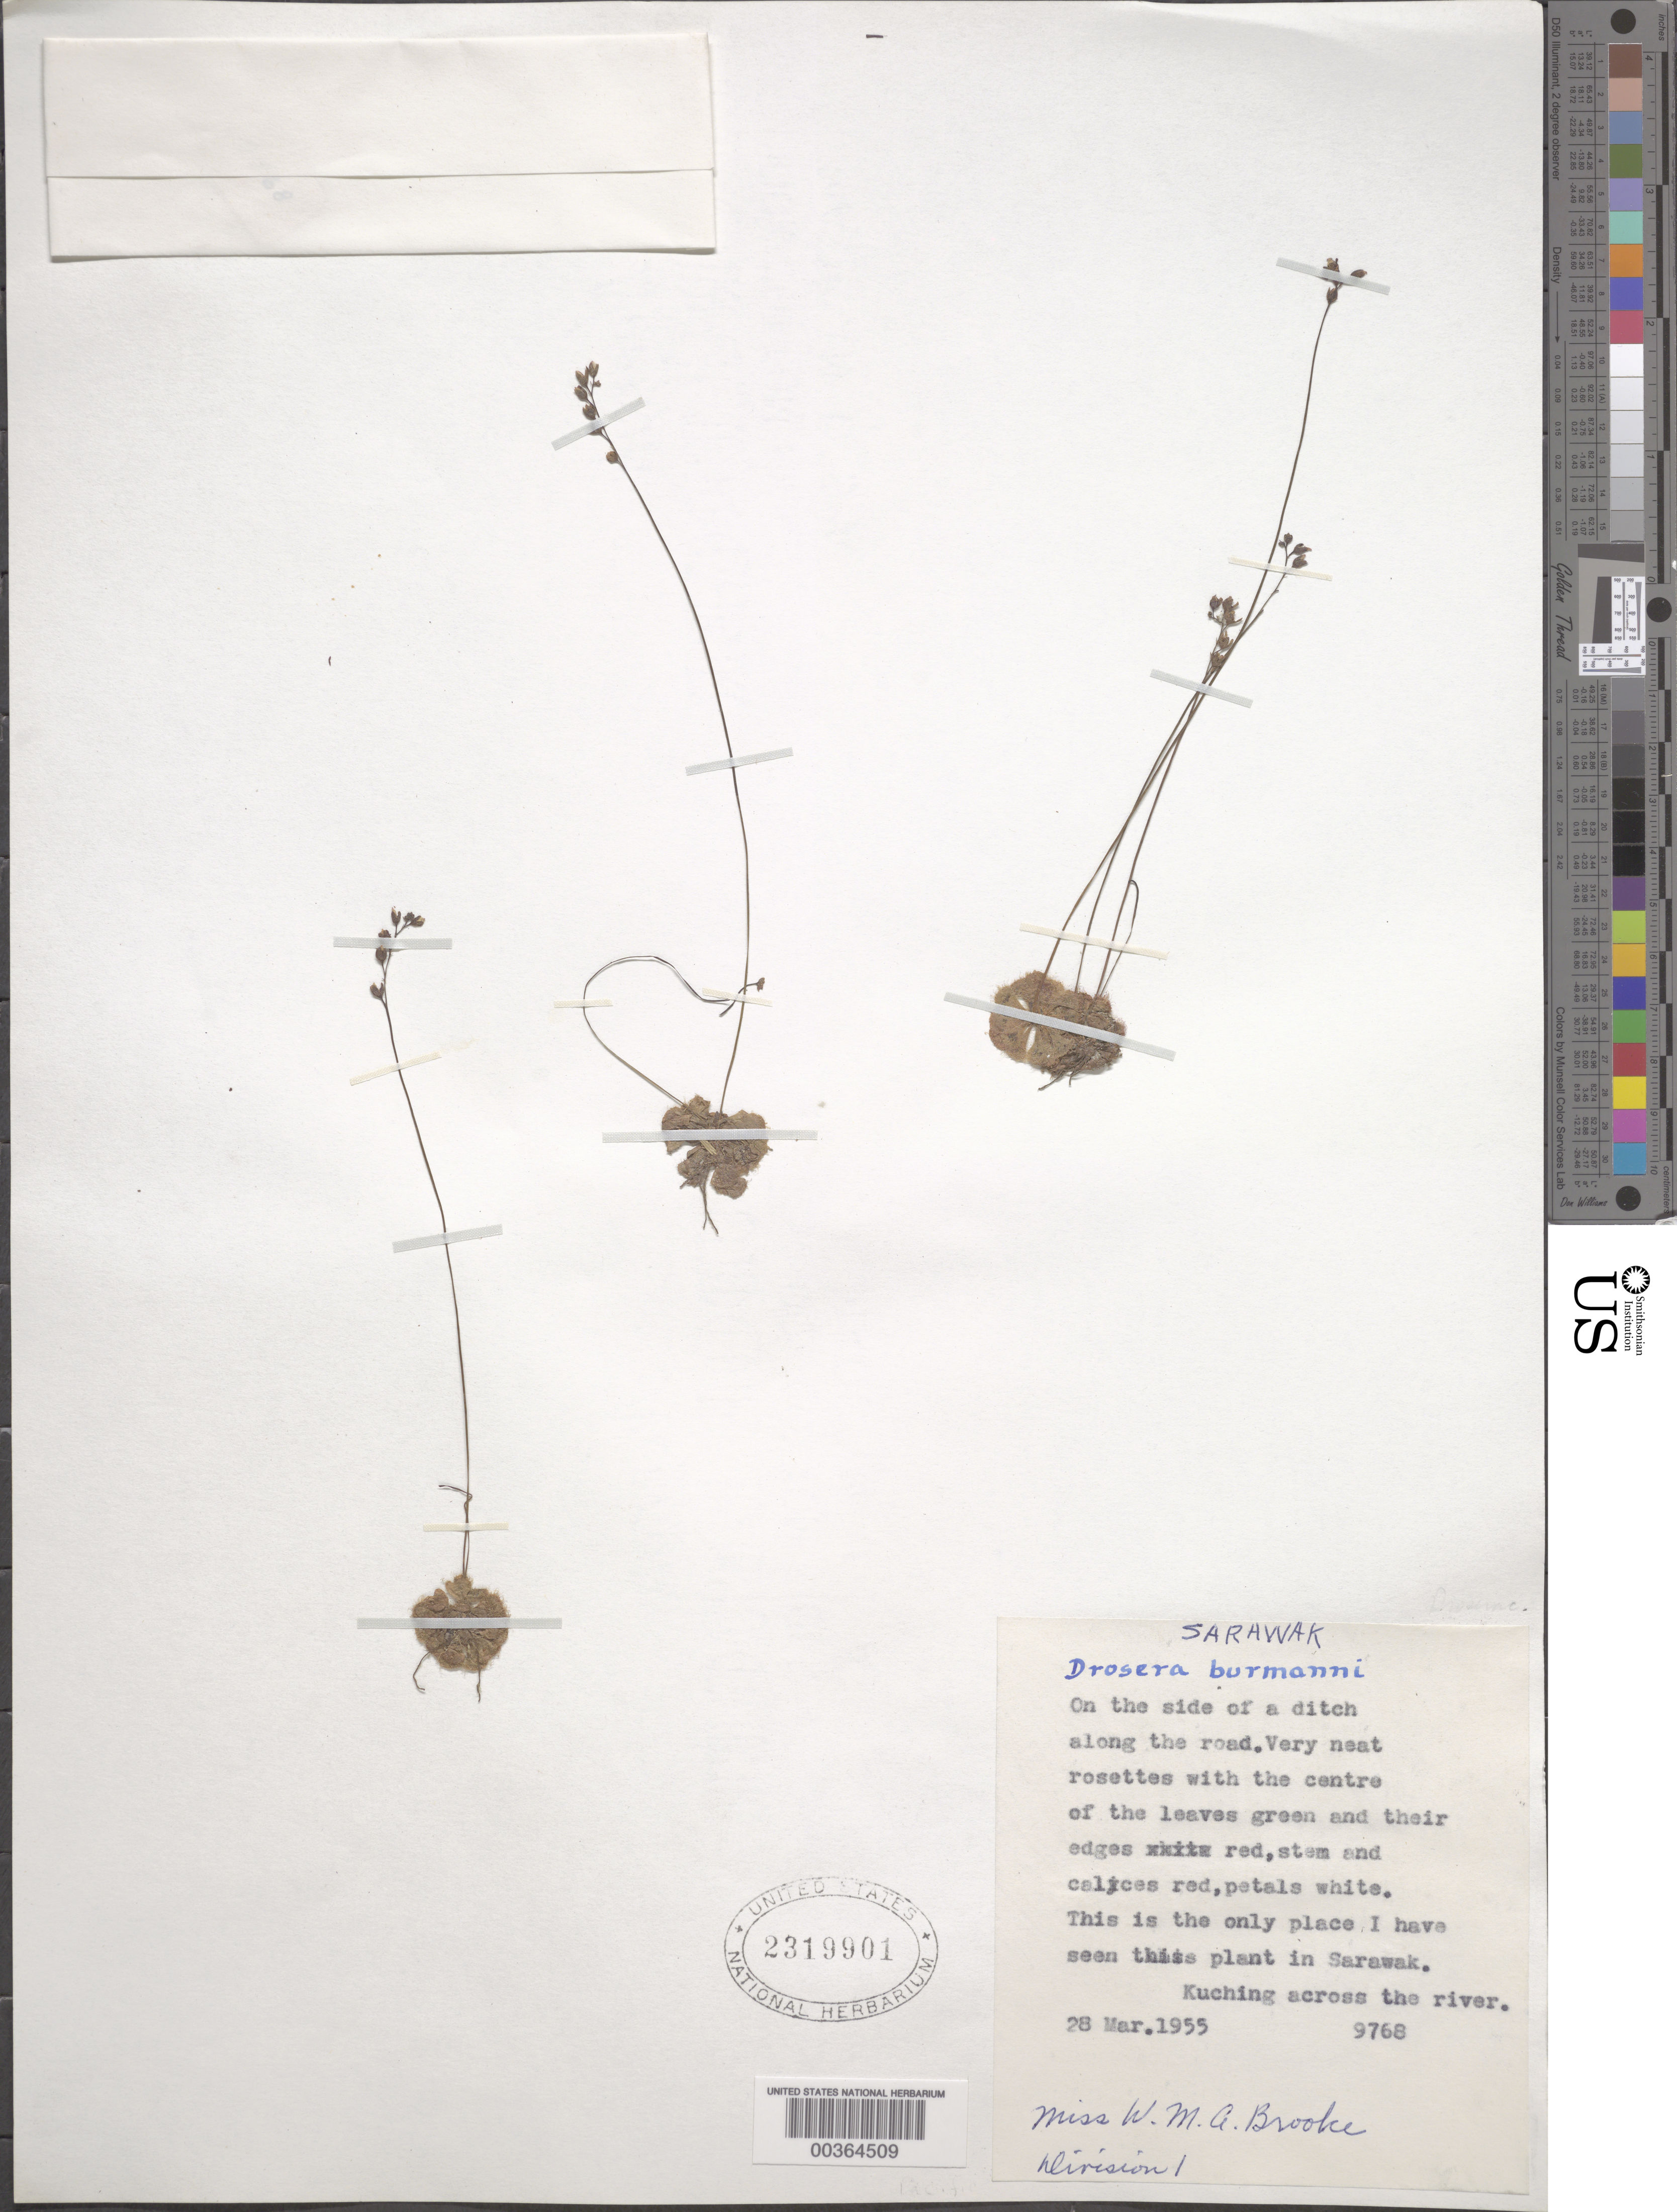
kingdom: Plantae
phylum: Tracheophyta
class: Magnoliopsida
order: Caryophyllales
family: Droseraceae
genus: Drosera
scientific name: Drosera burmannii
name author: Vahl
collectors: W. Brooke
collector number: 9768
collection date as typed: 28 Mar 1955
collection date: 1955-03-28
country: Malaysia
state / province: Sarawak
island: Borneo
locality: Kuching across the river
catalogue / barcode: US 2319901